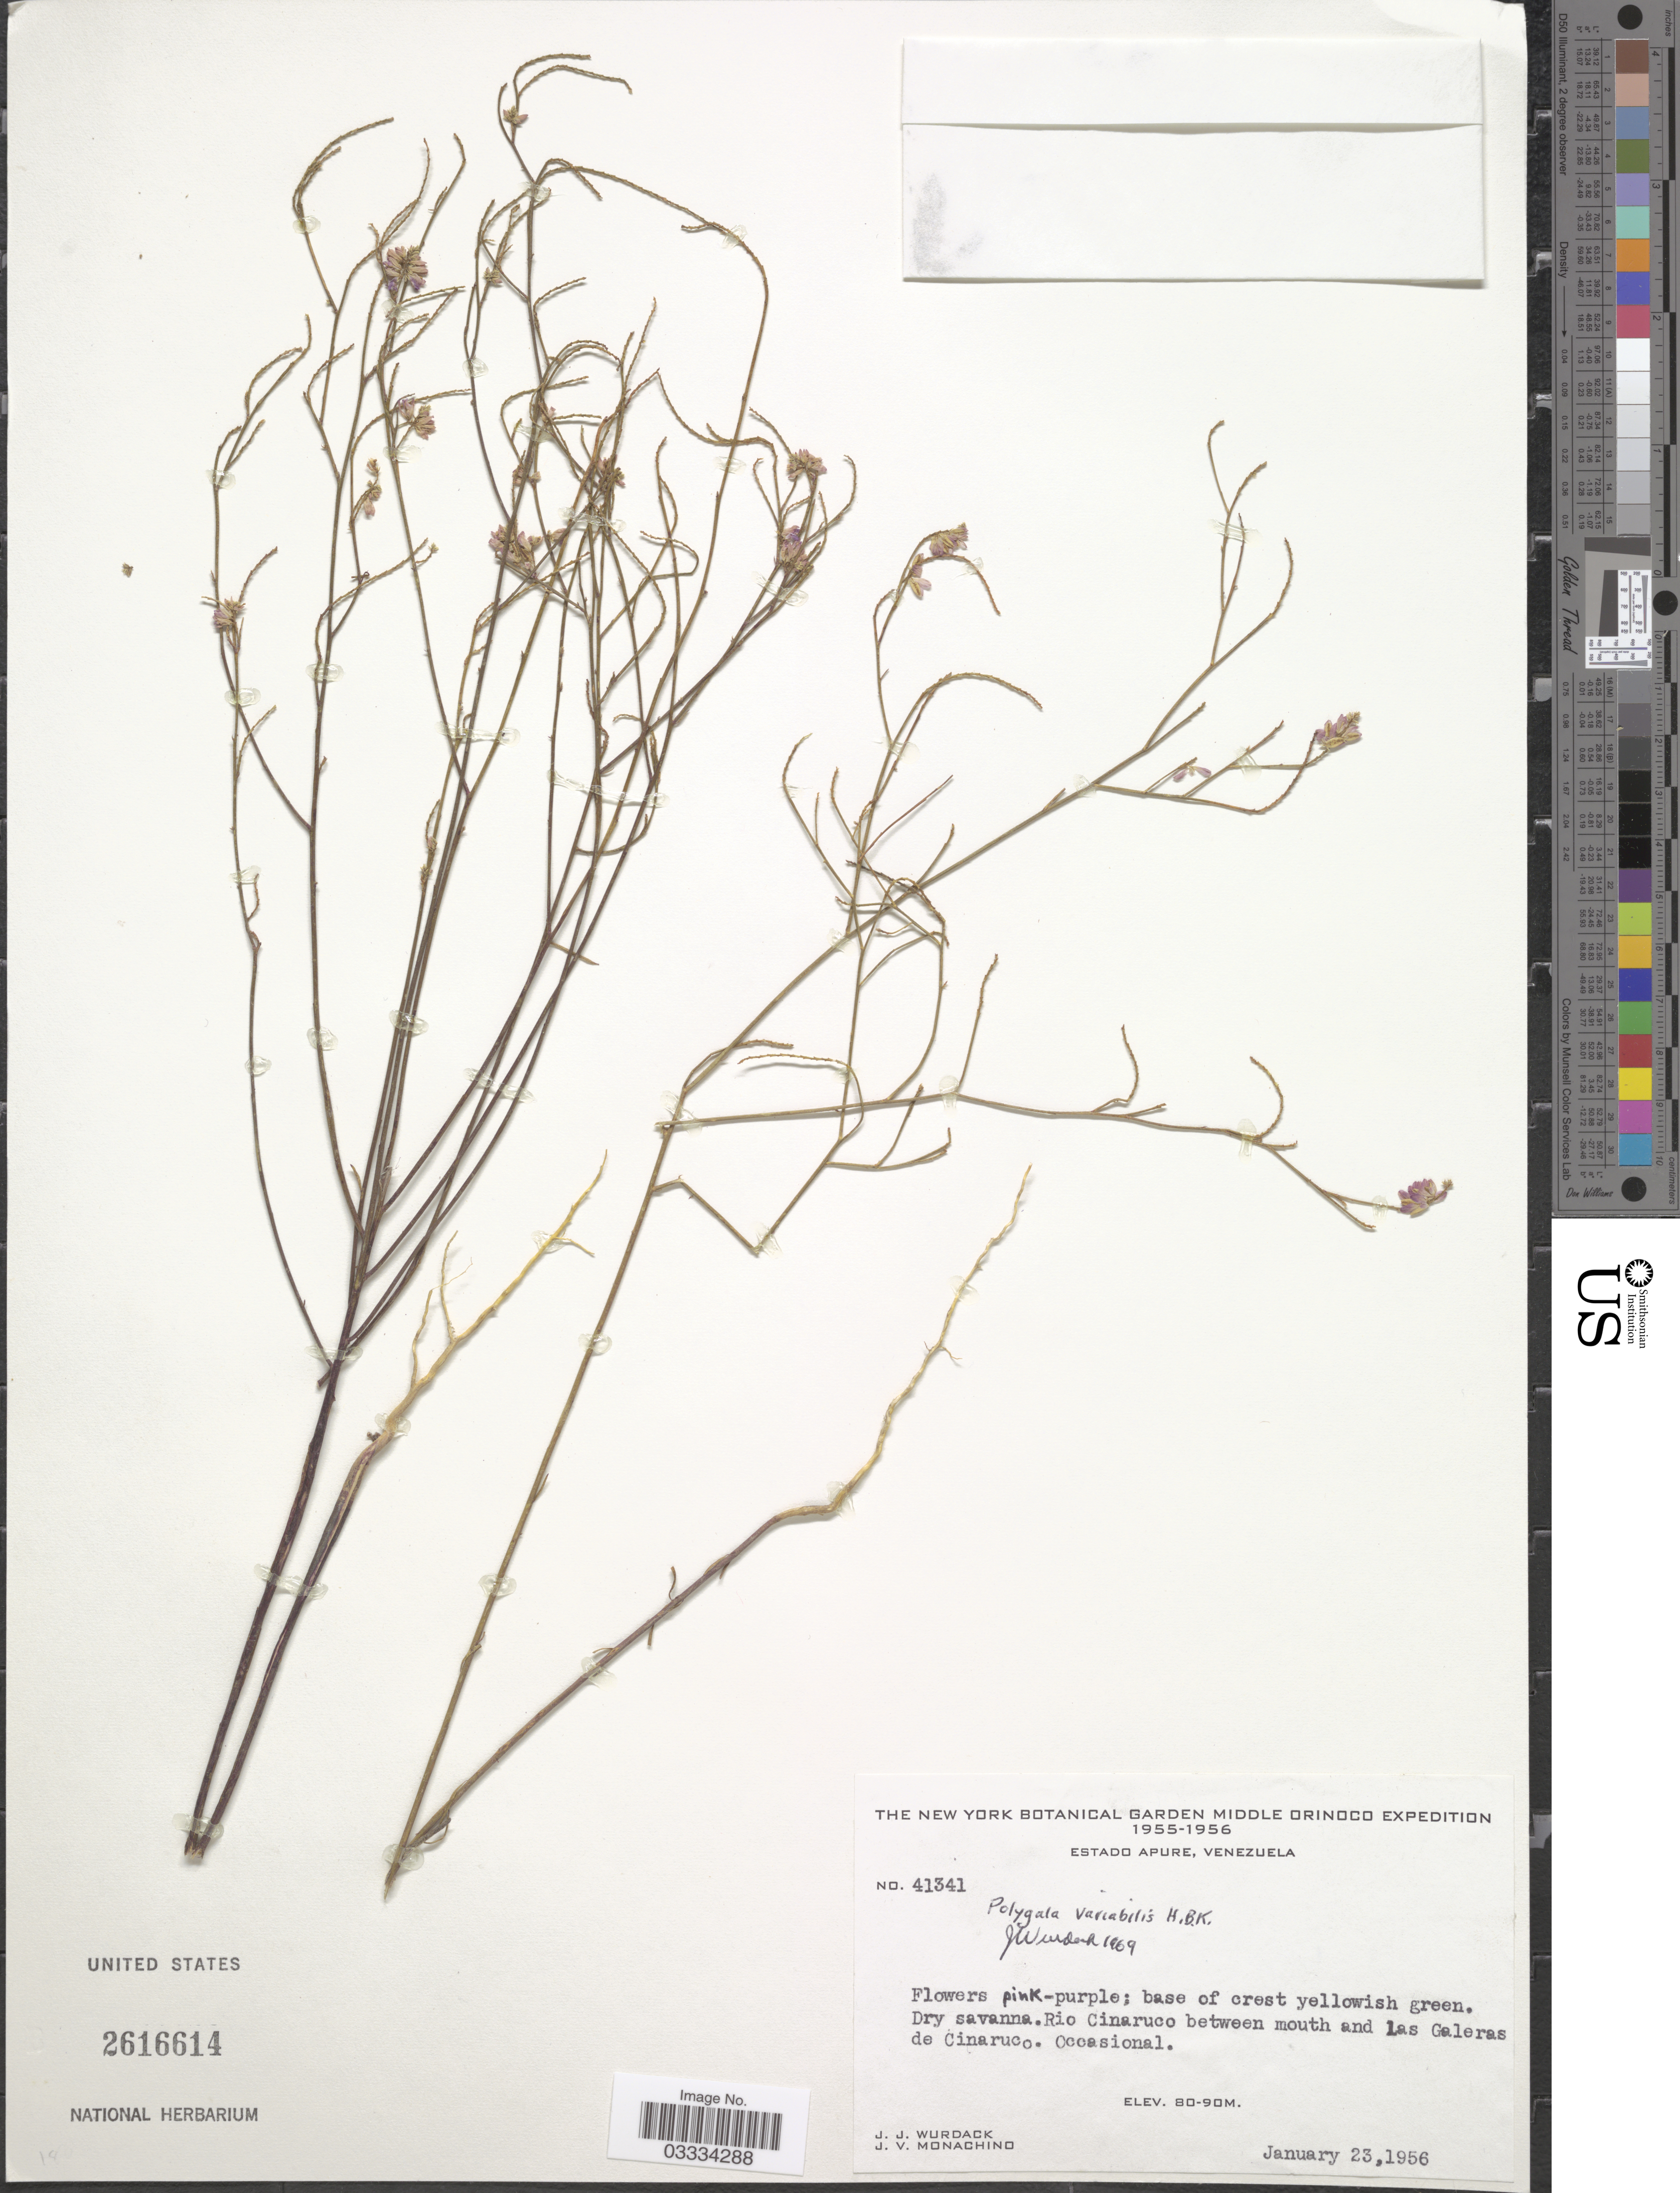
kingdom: Plantae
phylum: Tracheophyta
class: Magnoliopsida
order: Fabales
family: Polygalaceae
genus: Polygala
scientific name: Polygala trichosperma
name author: L.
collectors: J. J. Wurdack & J. V. Monachino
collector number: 41341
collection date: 1956-01-23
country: Venezuela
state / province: Apure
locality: Rio Cinaruco between mouth and Las Galeras de Cinaruco.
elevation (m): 80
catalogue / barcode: US 2616614